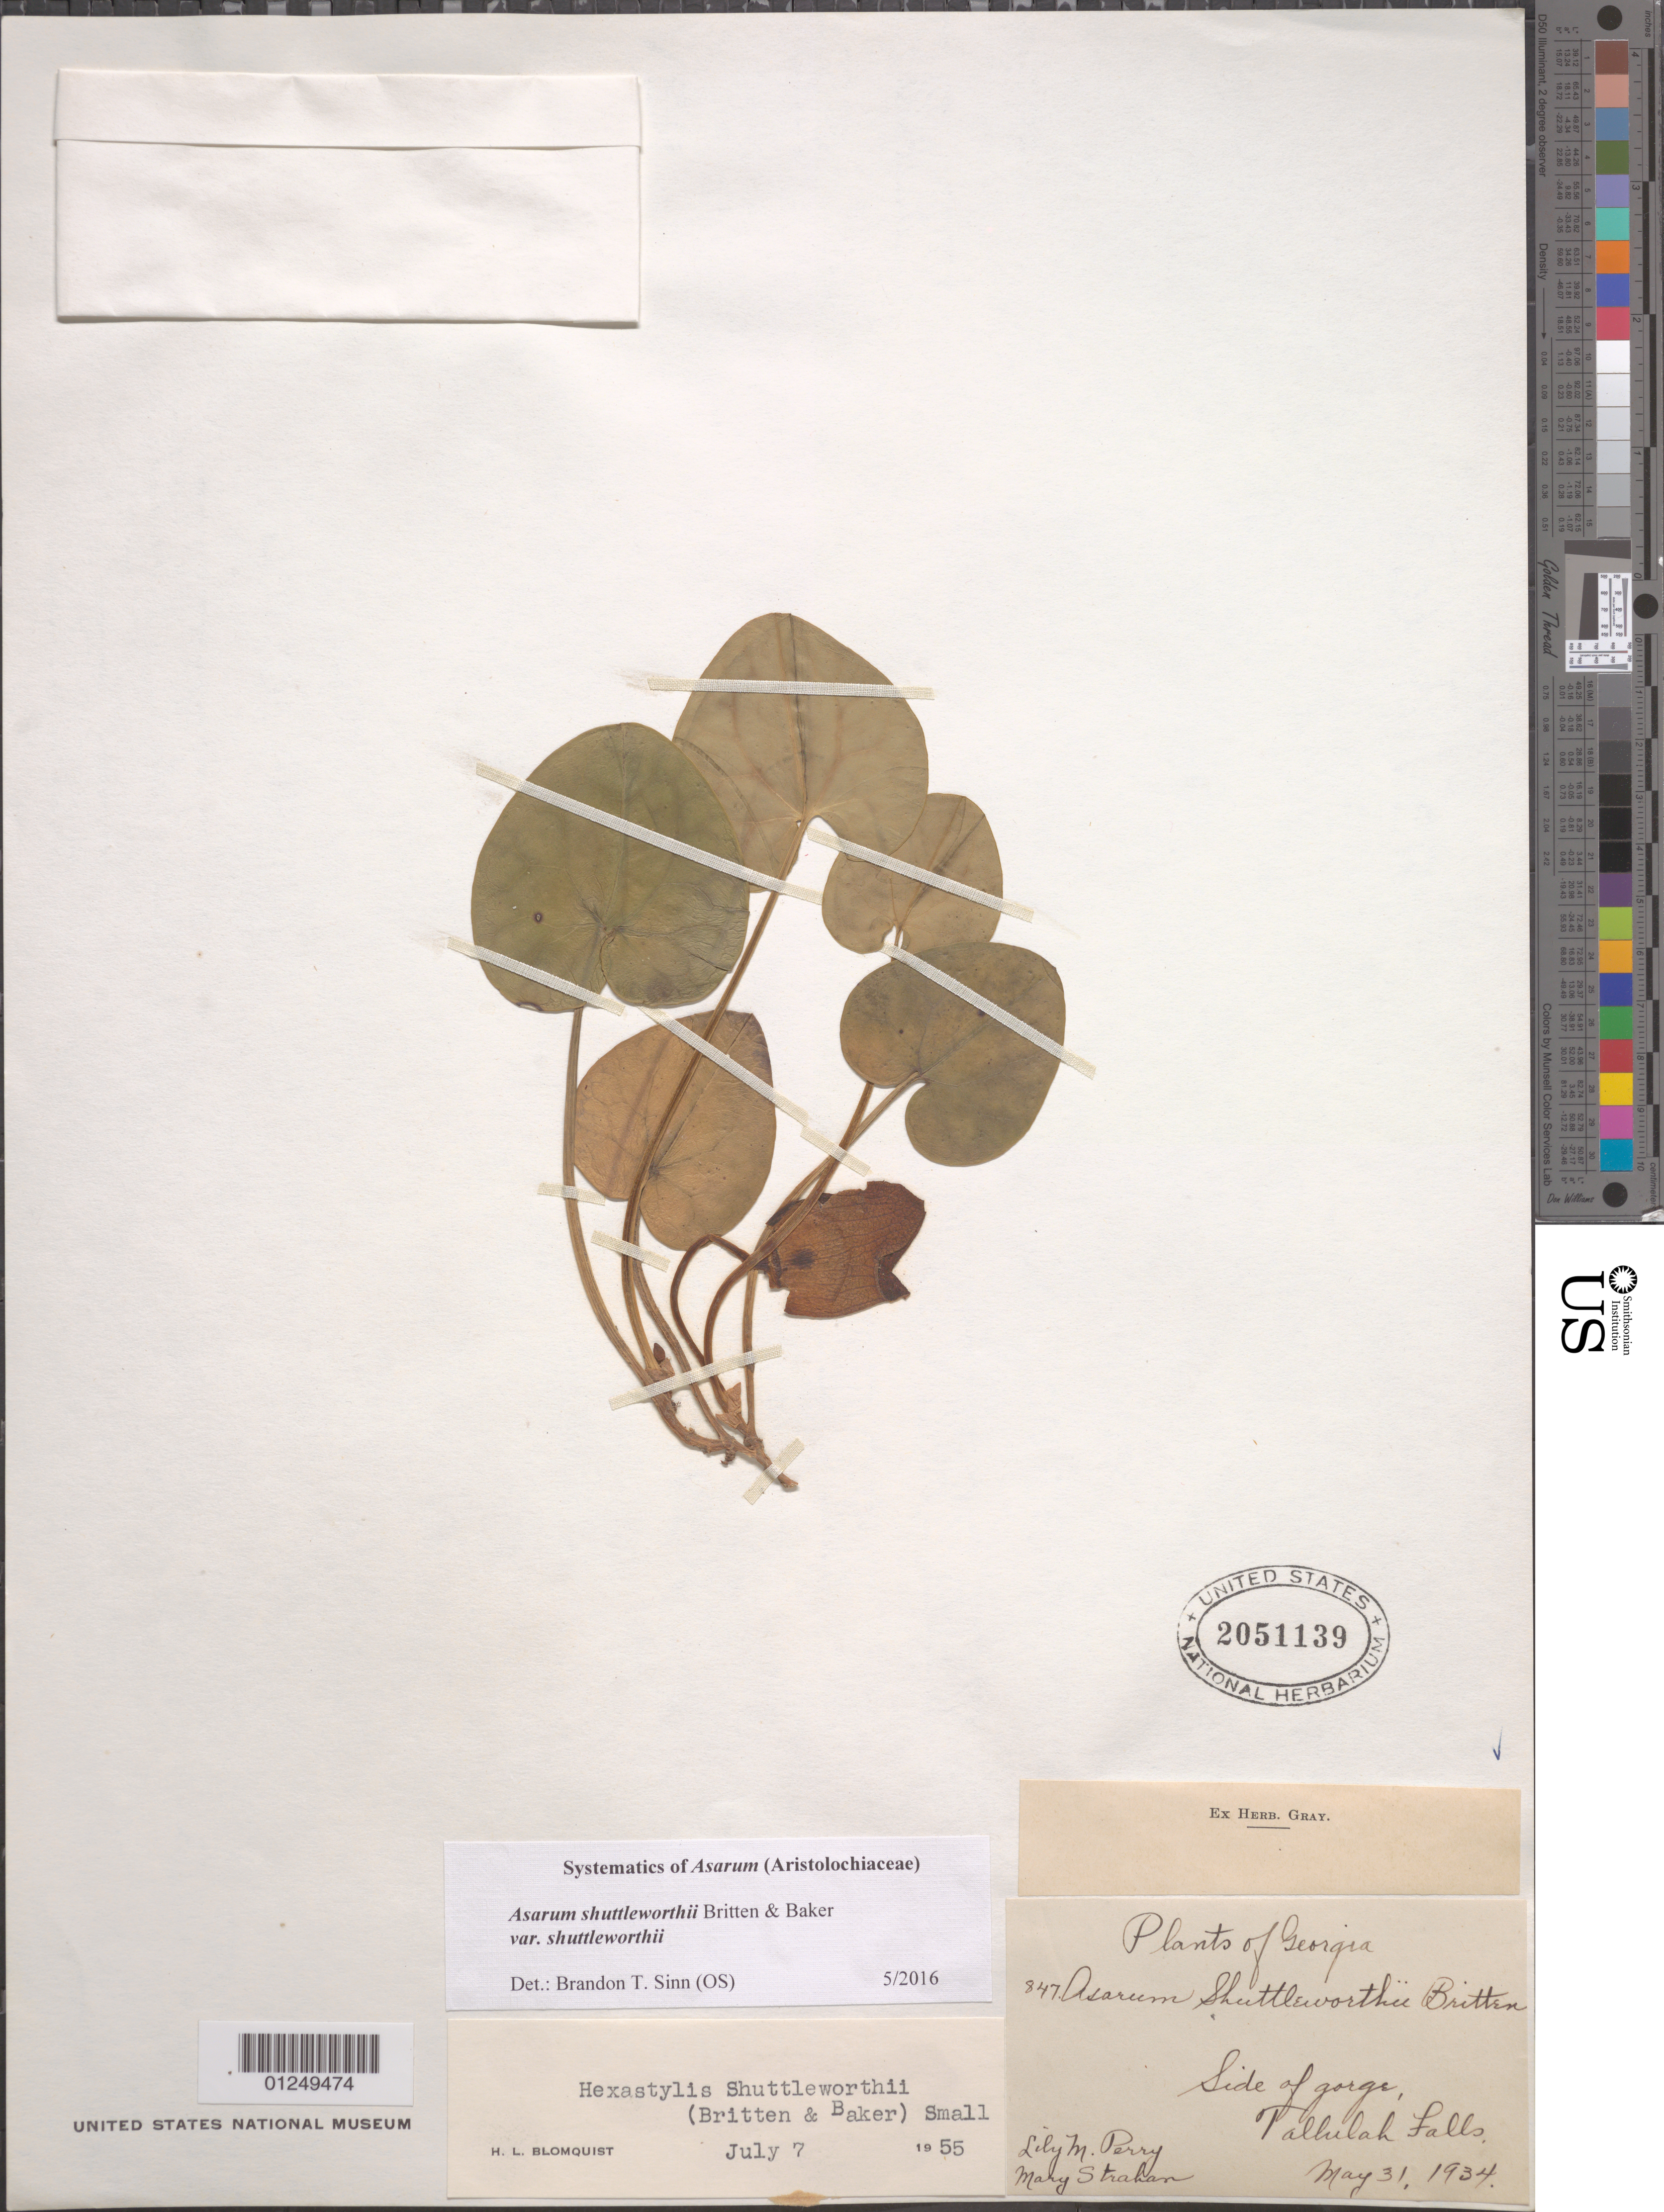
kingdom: Plantae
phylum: Tracheophyta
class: Magnoliopsida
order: Piperales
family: Aristolochiaceae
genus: Hexastylis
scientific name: Hexastylis shuttleworthii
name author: (Britton & Baker f.) Small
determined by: Blomquist, H. L.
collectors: L. M. Perry & M. Strahan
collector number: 847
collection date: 1934-05-31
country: United States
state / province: Georgia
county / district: Habersham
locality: Tallulah Falls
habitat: Side of gorge.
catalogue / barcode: US 2051139